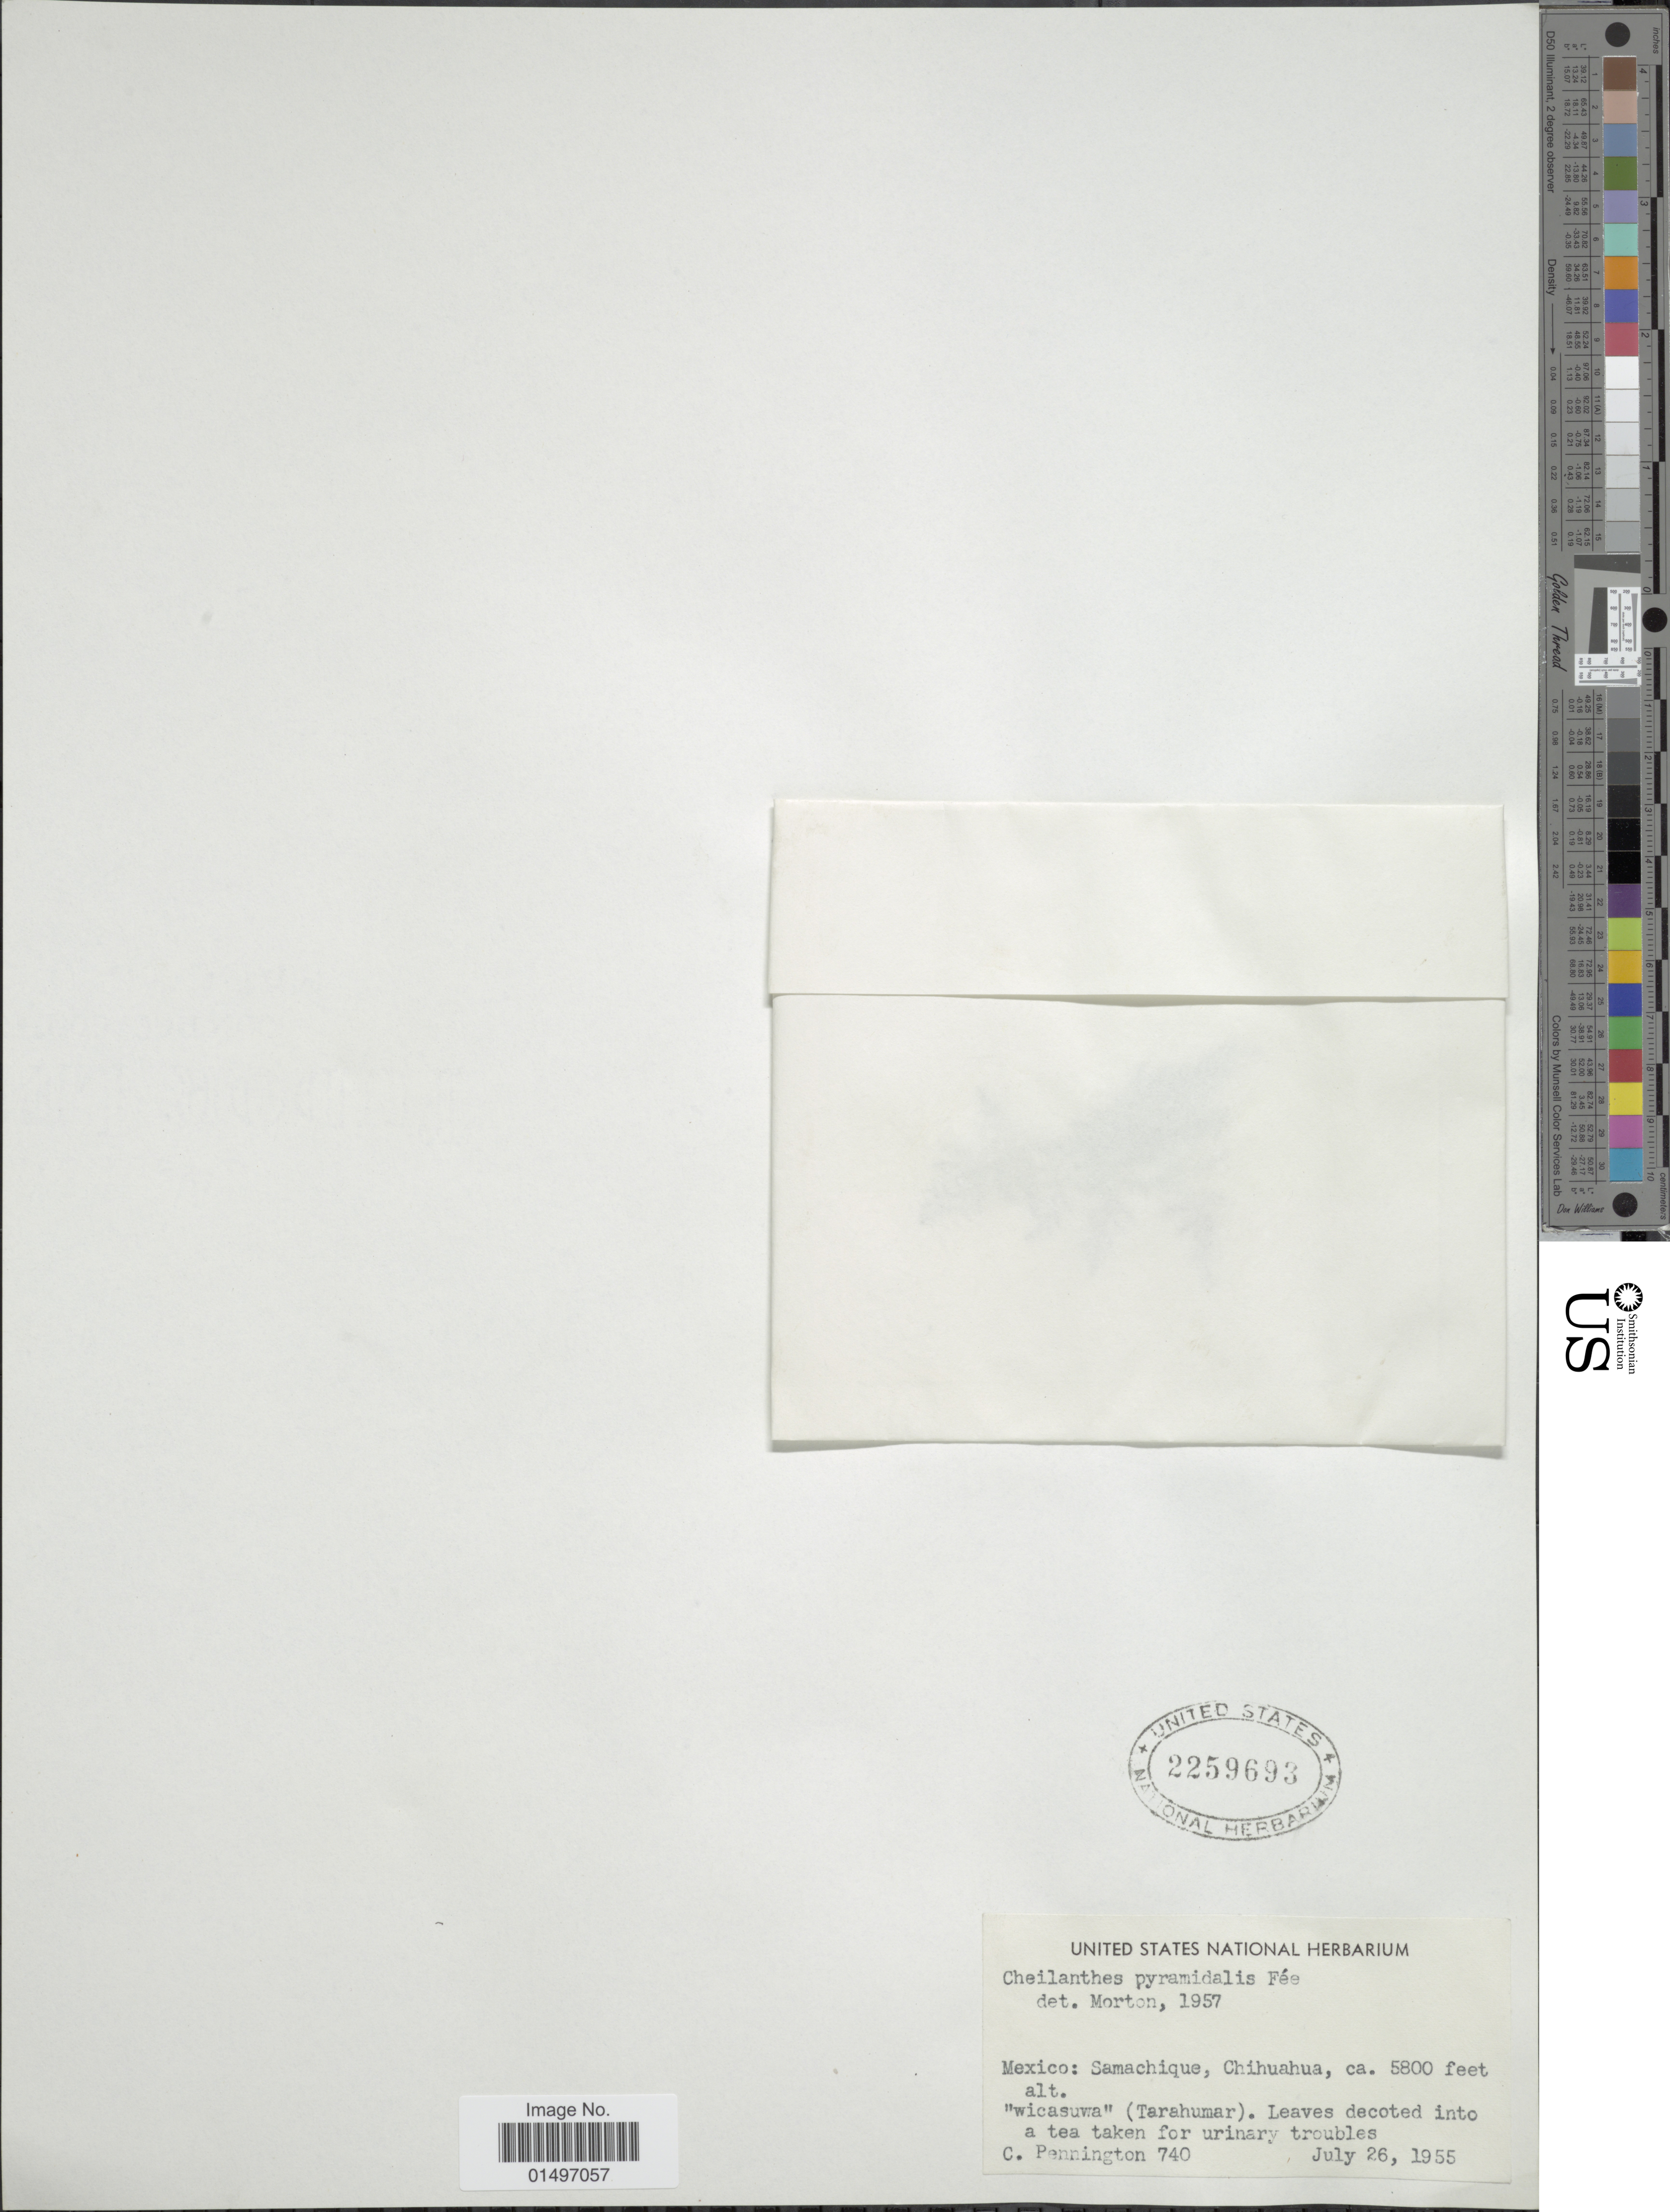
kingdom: Plantae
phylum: Tracheophyta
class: Polypodiopsida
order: Polypodiales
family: Pteridaceae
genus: Gaga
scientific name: Gaga hirsuta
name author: (Link) Fay W. Li & Windham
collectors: C. Pennington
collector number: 740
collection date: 1955-07-26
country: Mexico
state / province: Chihuahua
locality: Mexico: Samachique.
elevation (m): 1768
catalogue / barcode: US 2259693